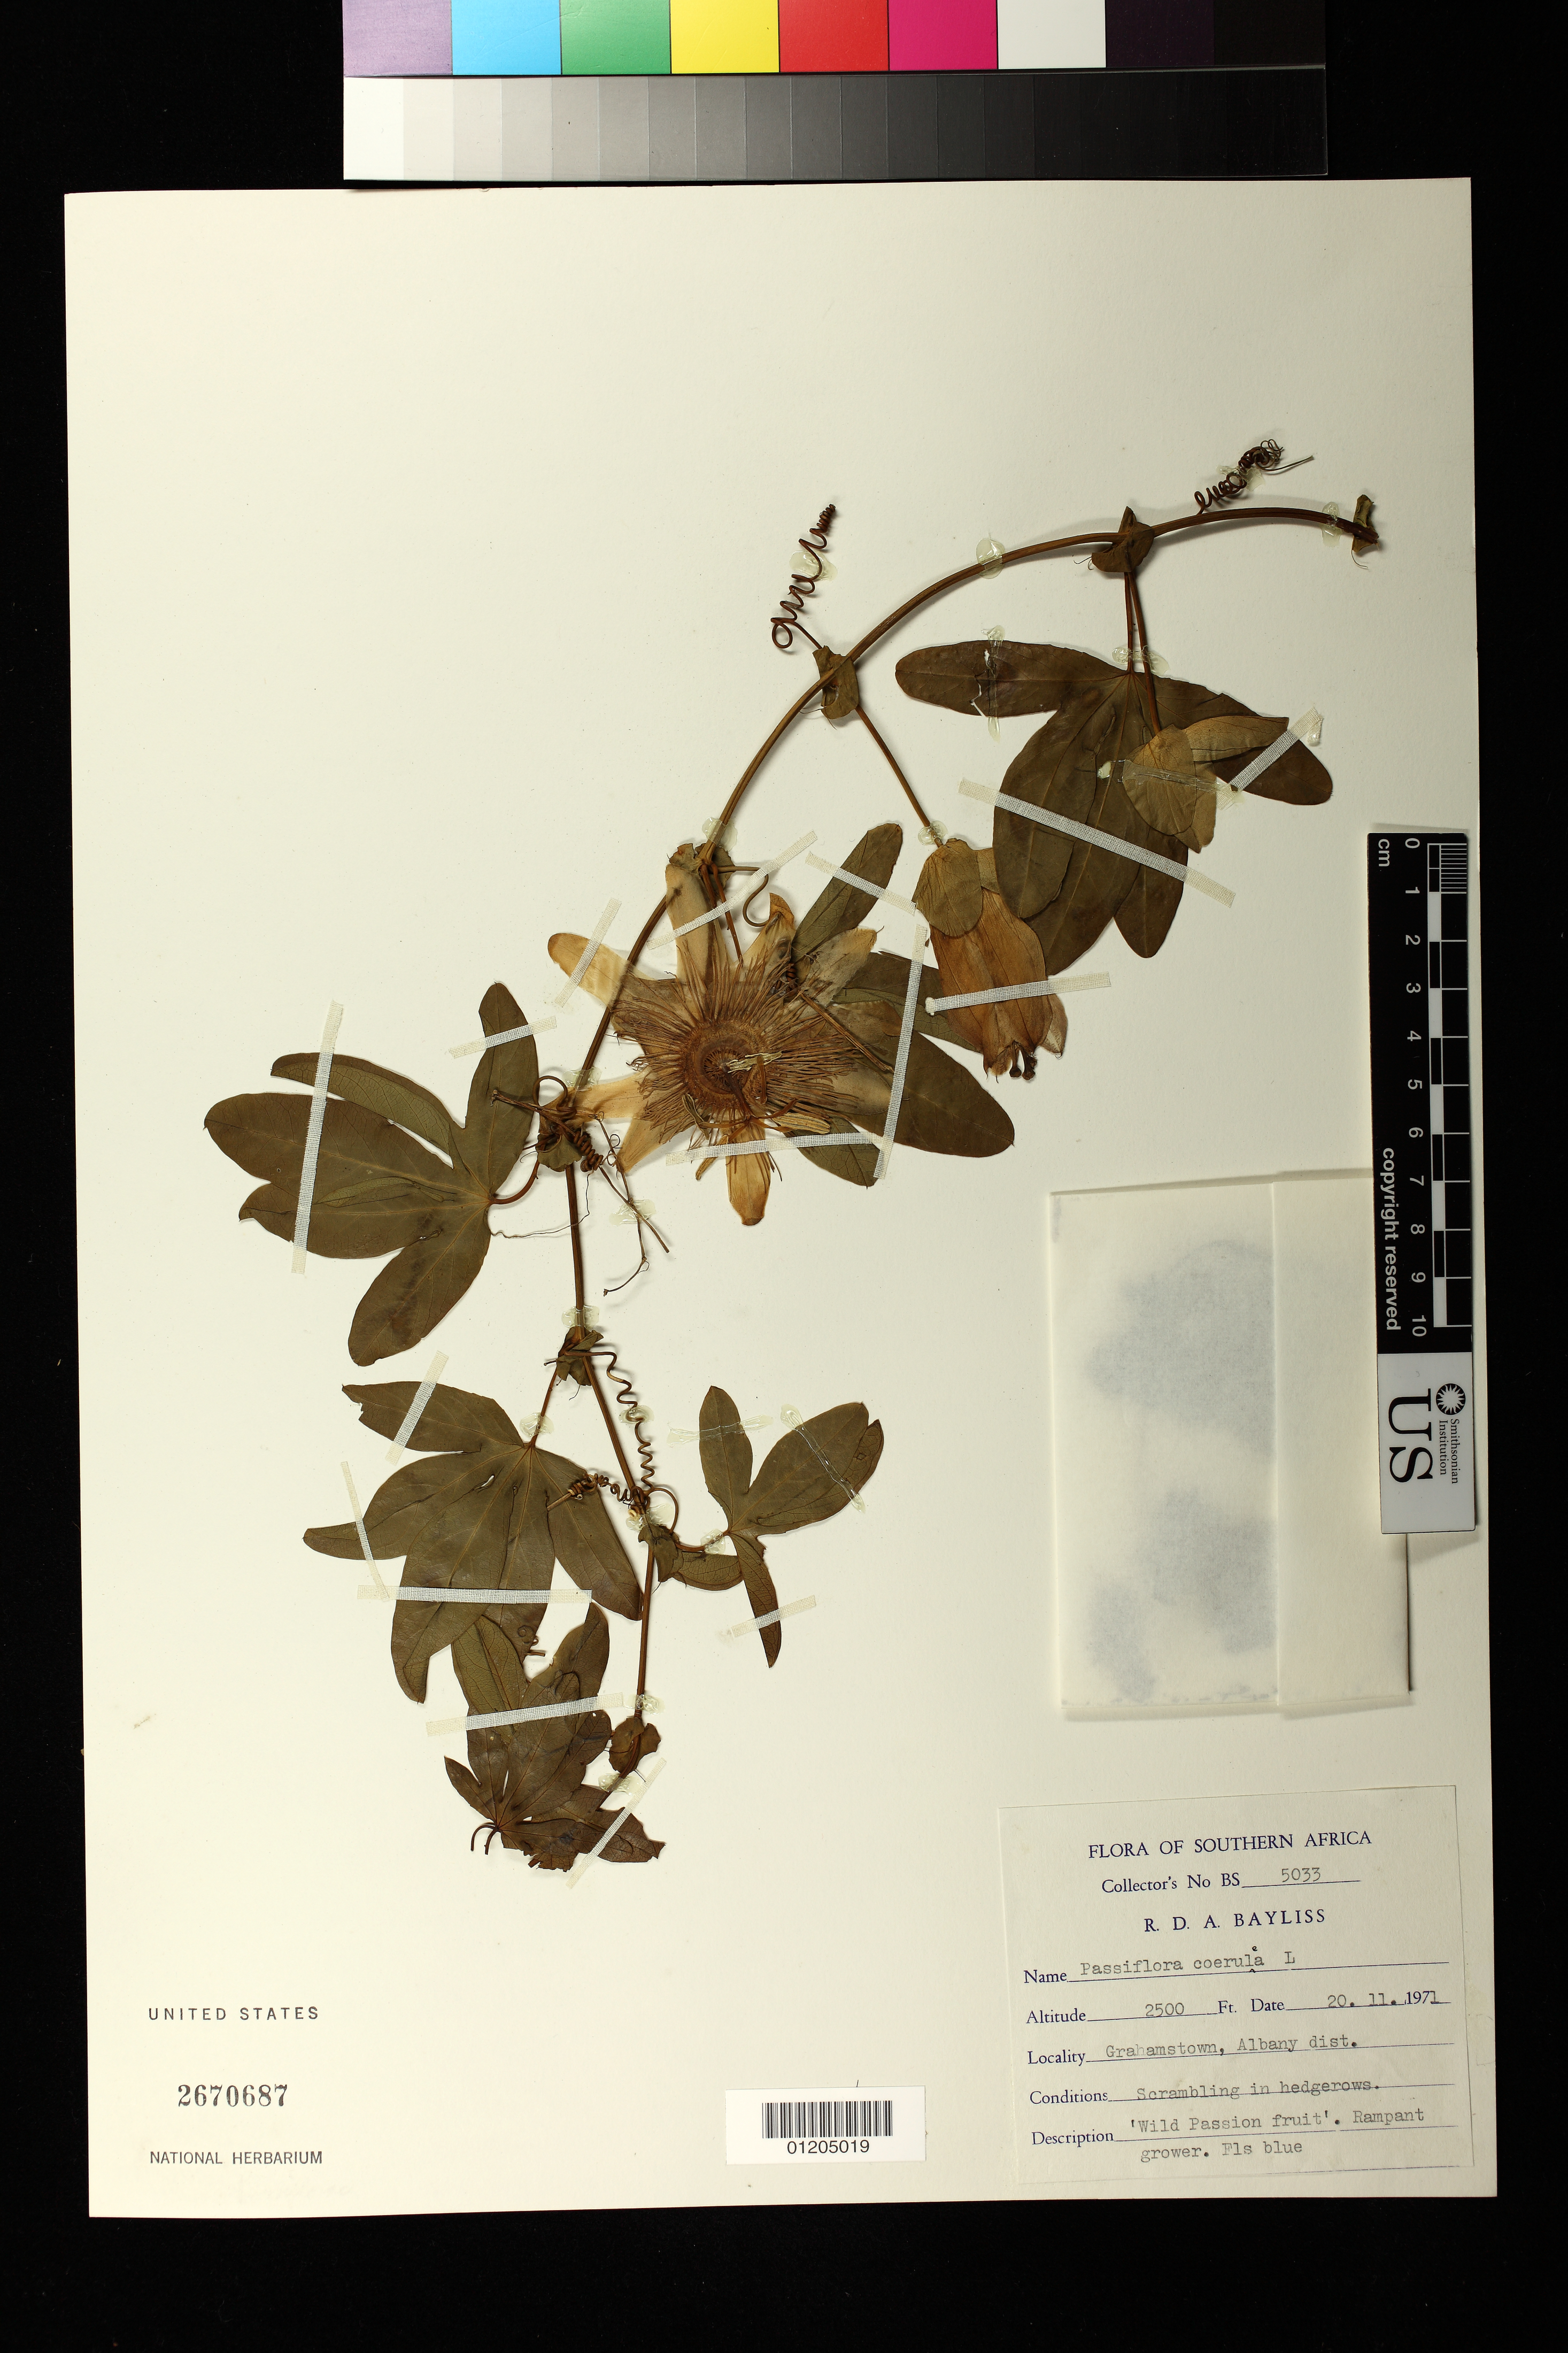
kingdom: Plantae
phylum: Tracheophyta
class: Magnoliopsida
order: Malpighiales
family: Passifloraceae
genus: Passiflora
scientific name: Passiflora coerulea L., orth. var. 'caerulea'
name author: L.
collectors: R. Bayliss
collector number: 5033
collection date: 1971-11-20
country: South Africa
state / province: Eastern Cape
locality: Grahamstown, Albany dist.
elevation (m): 762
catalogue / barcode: US 2670687